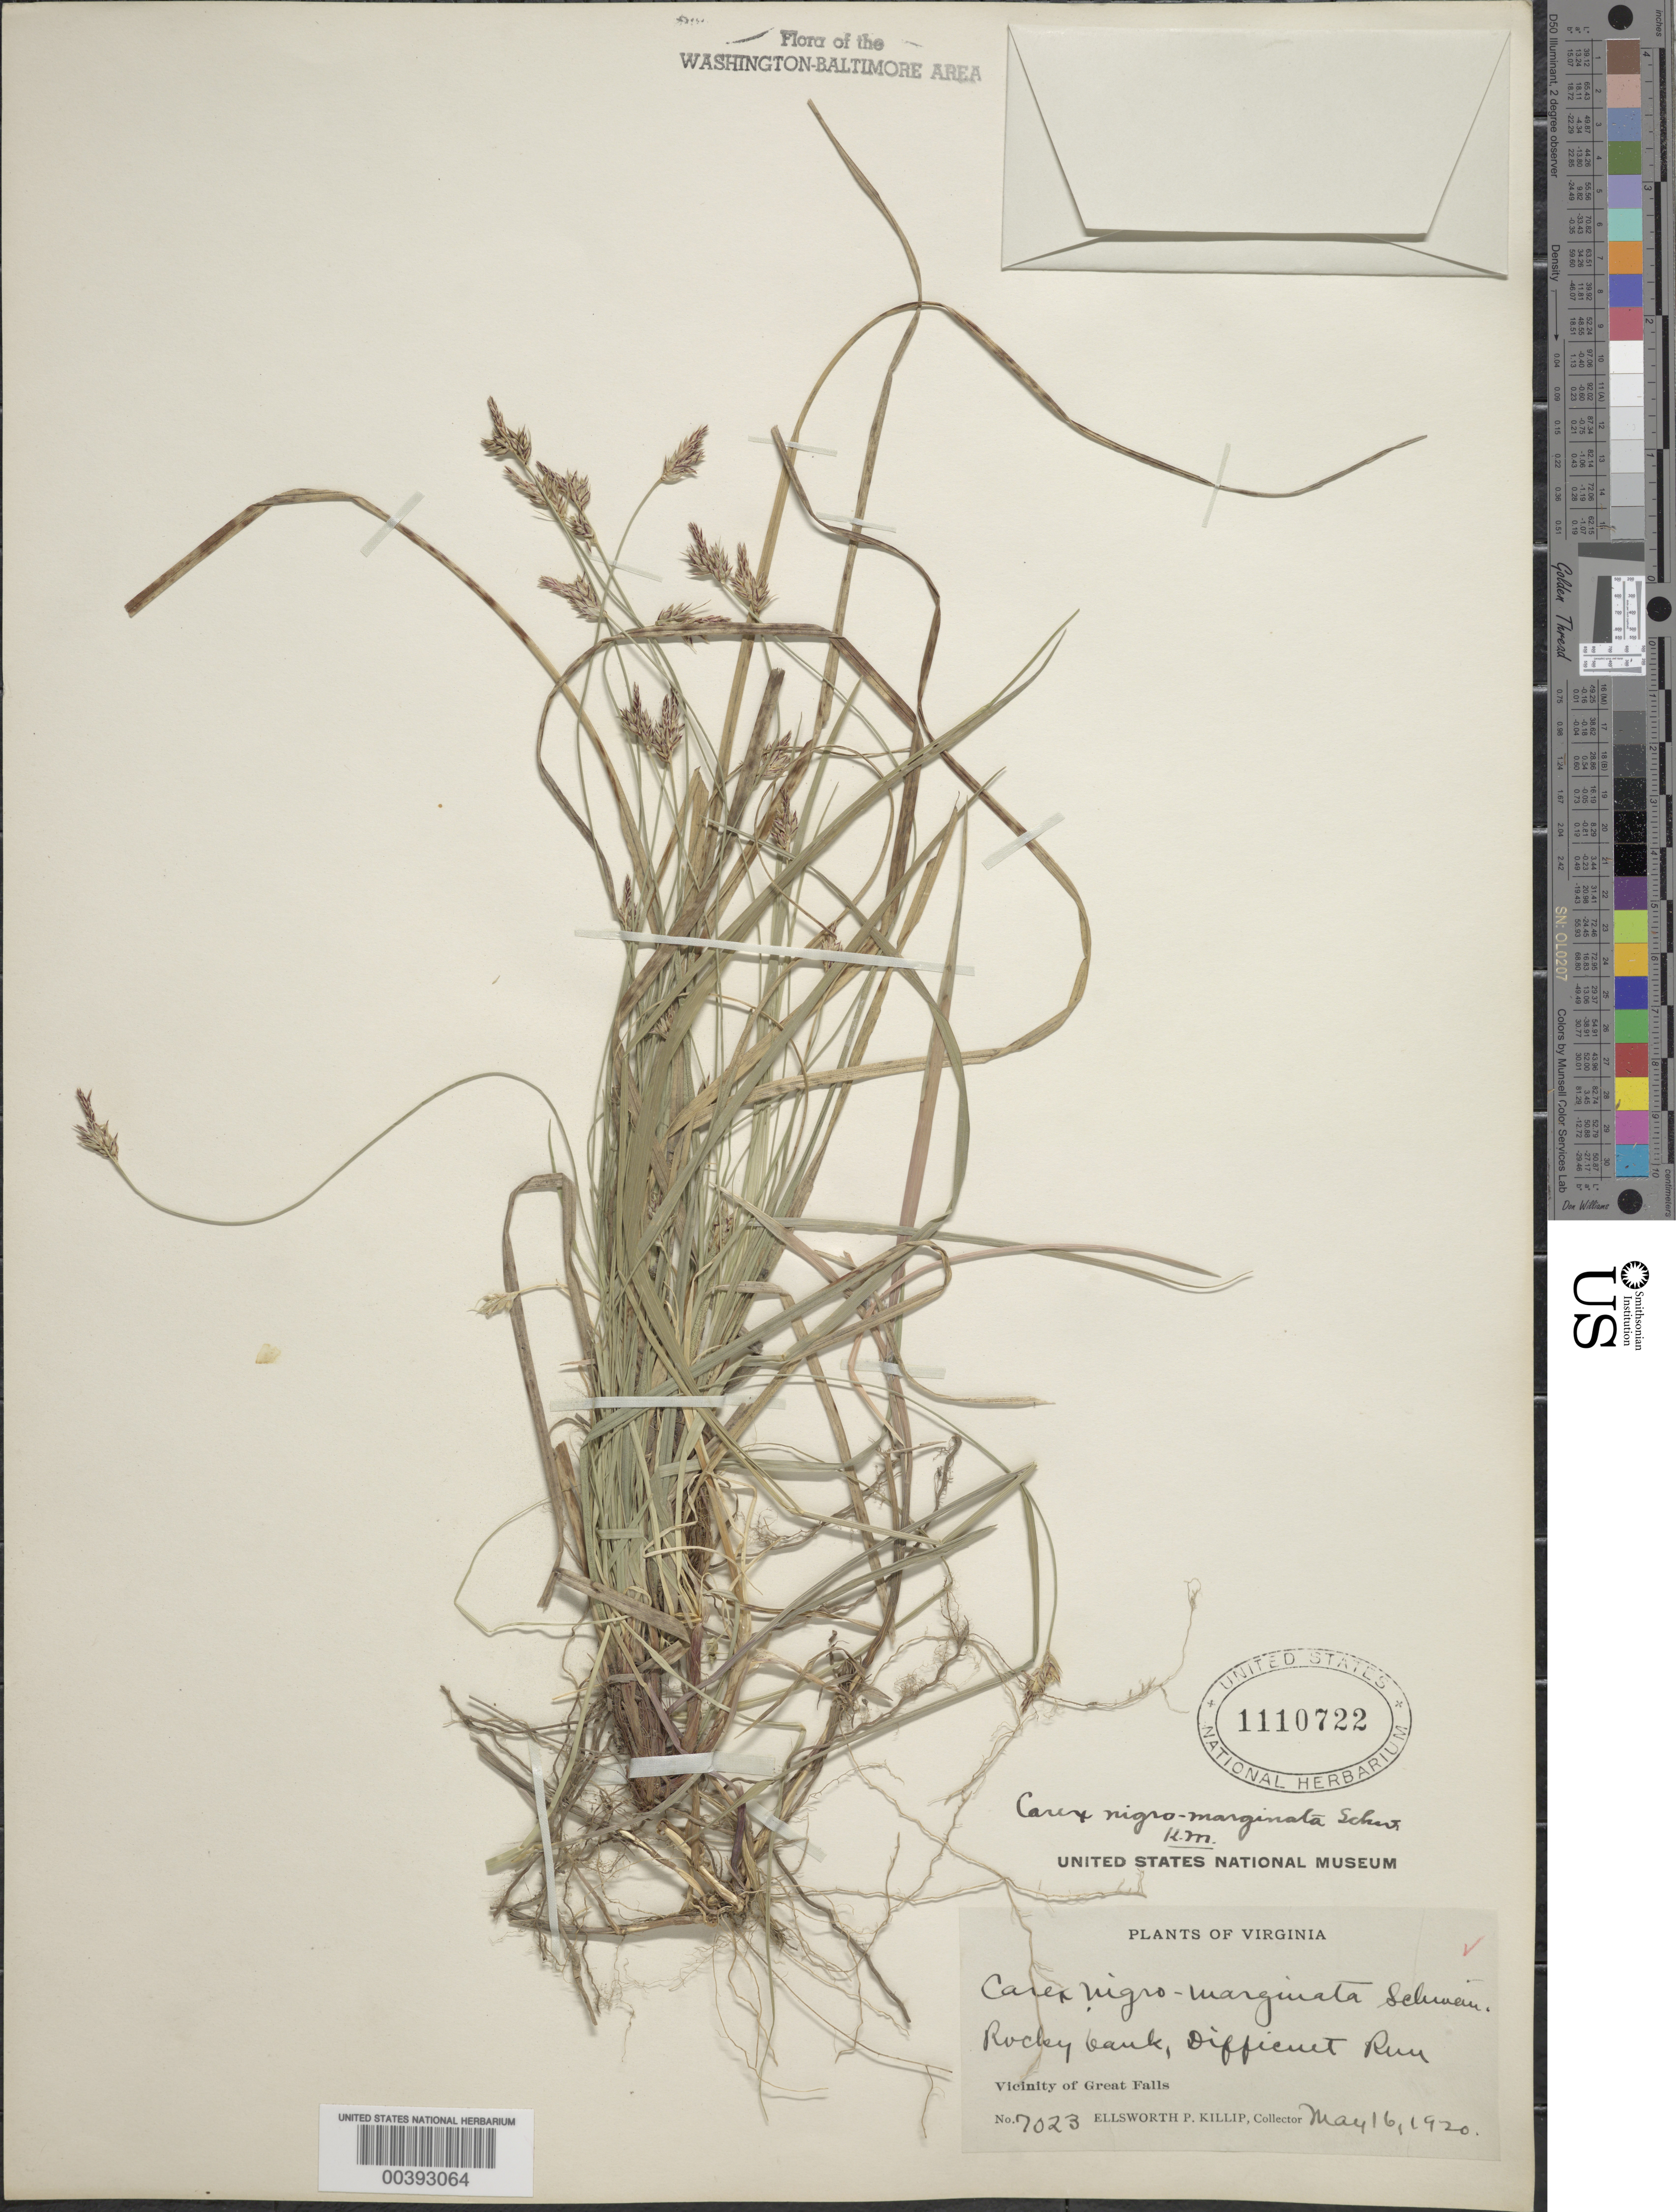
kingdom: Plantae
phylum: Tracheophyta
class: Liliopsida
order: Poales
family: Cyperaceae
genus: Carex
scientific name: Carex nigromarginata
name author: Schwein.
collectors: E. P. Killip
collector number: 7023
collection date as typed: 16 May 1920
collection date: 1920-05-16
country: United States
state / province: Virginia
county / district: Fairfax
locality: Difficult Run C. & O. Canal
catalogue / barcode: US 1110722